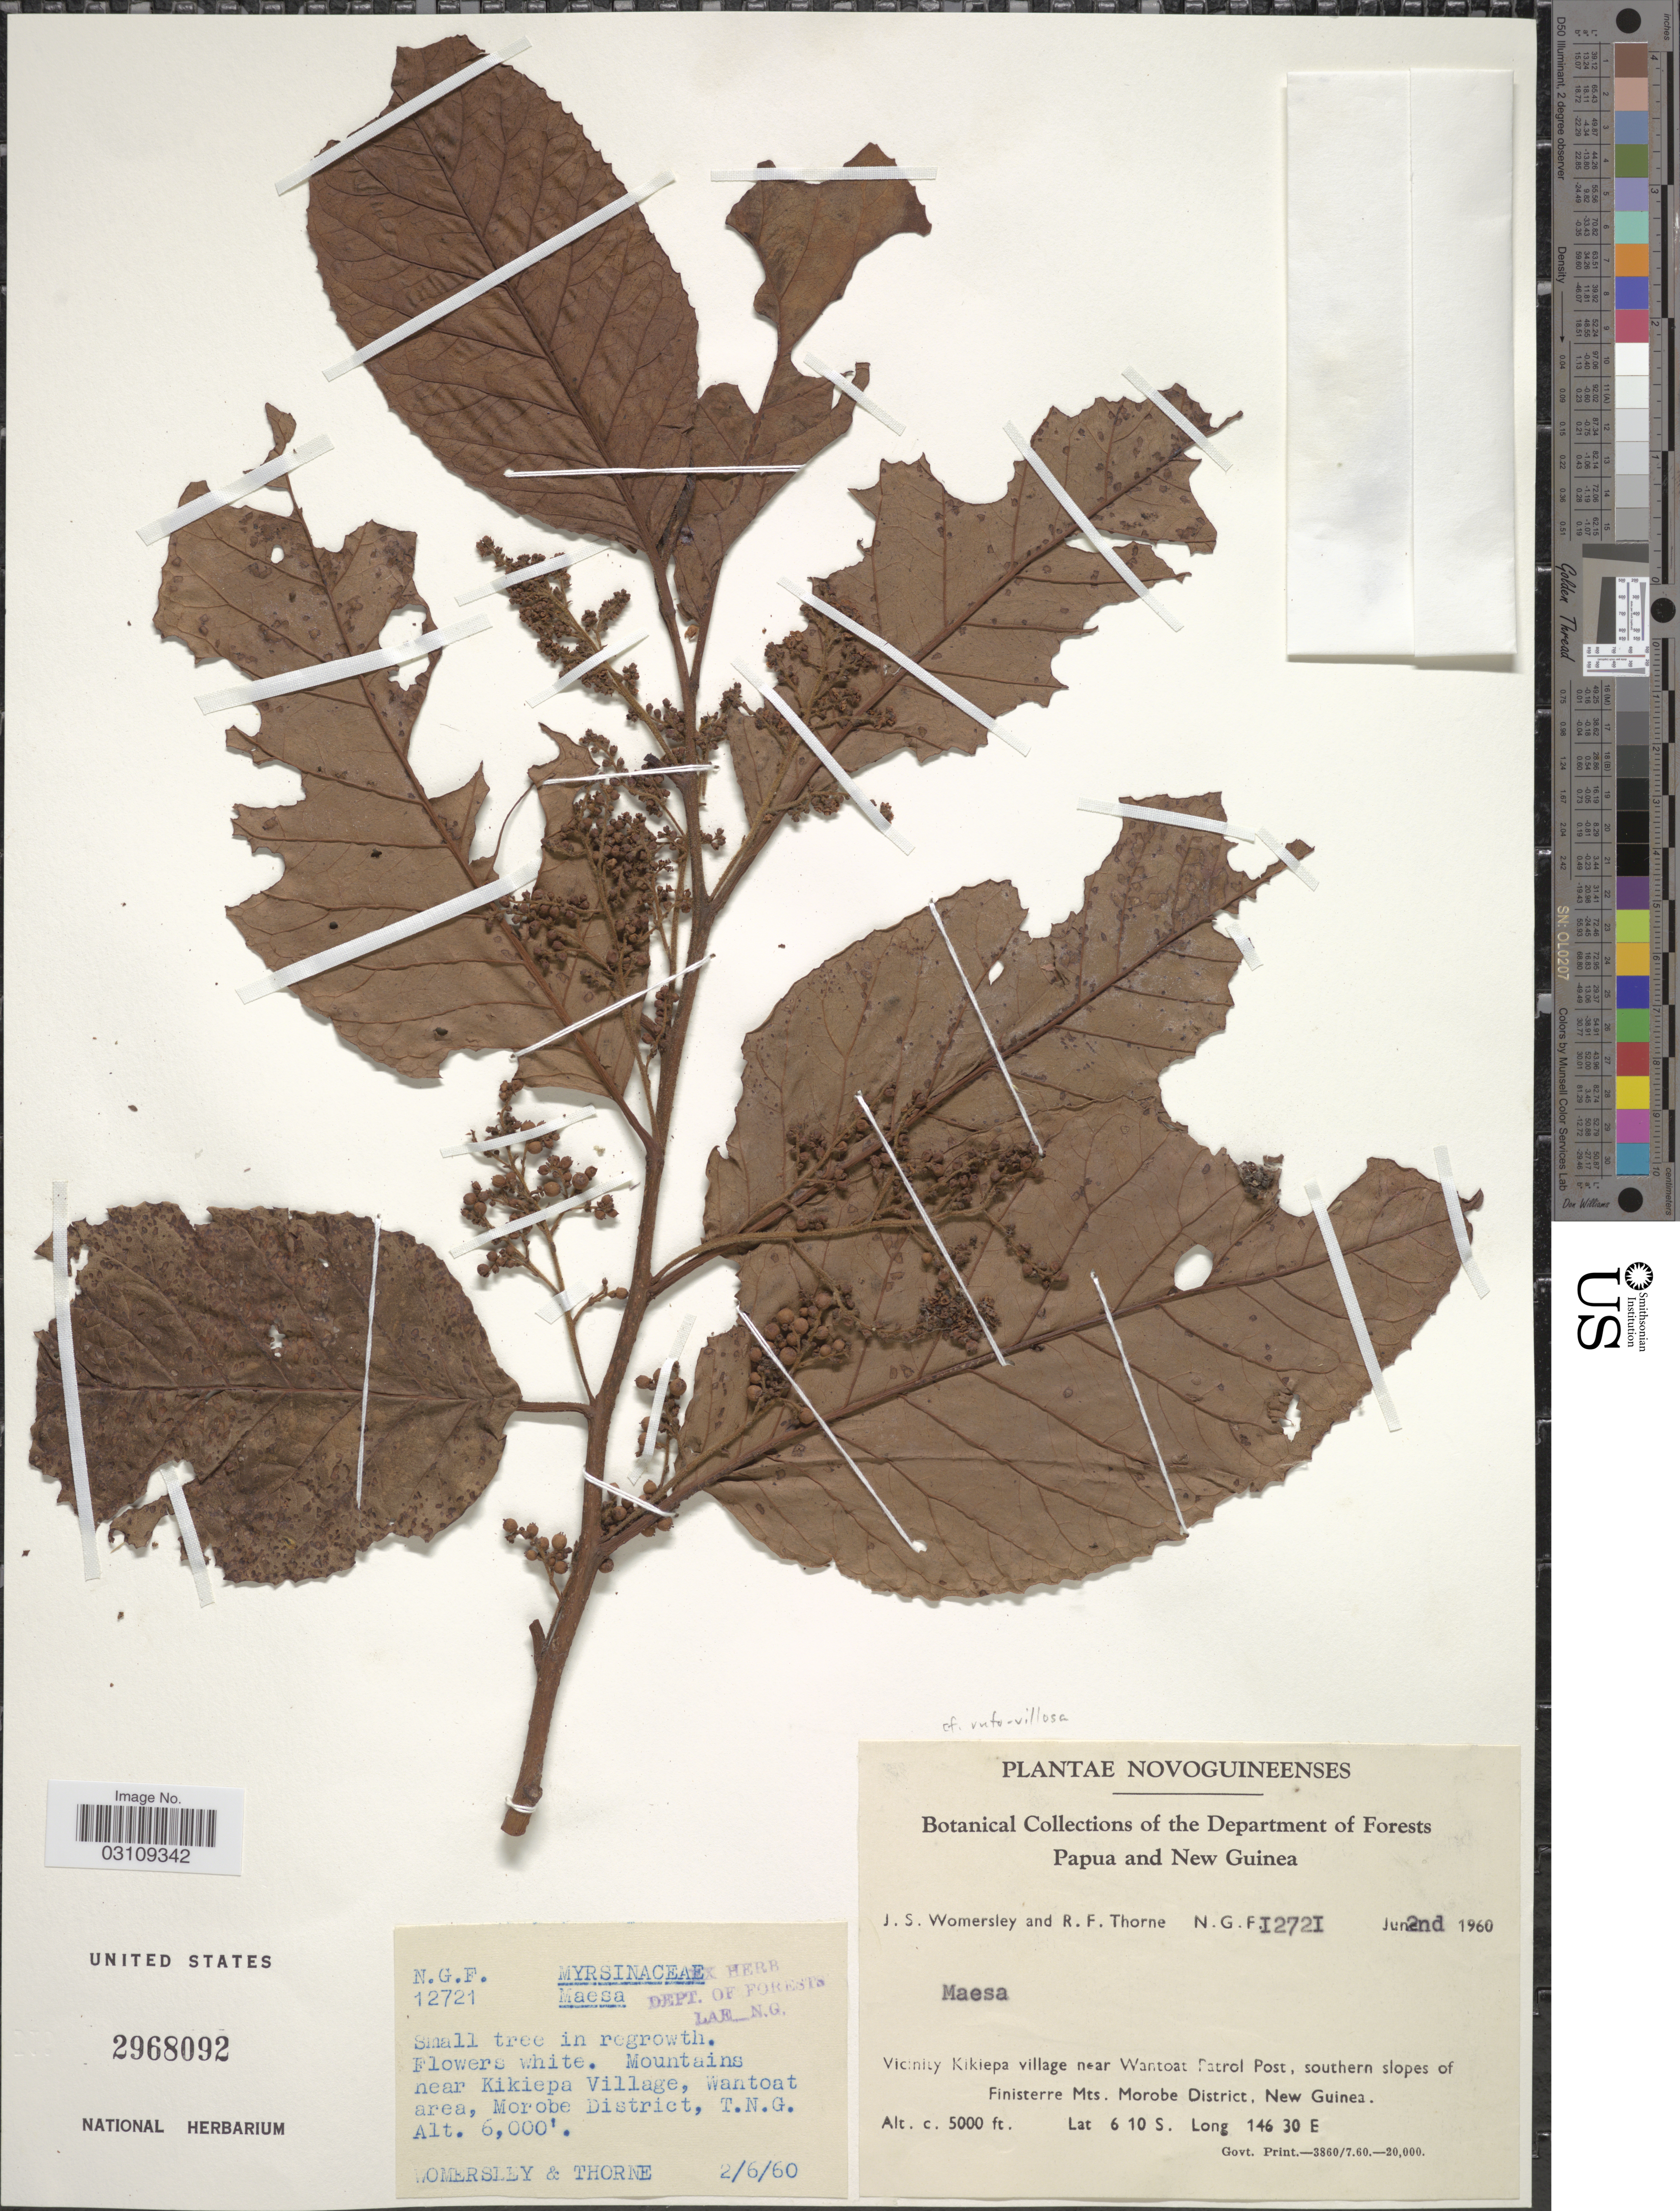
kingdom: Plantae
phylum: Tracheophyta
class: Magnoliopsida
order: Ericales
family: Primulaceae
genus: Maesa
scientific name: Maesa sp.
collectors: J. S. Womersley & R. Thorne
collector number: NGF 12721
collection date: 1960-06-02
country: Papua New Guinea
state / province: Morobe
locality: Vicinity Kikiepa village near Wantoat Patrol Post, southern slopes of Finisterre Mts. Morobe District, New Guinea.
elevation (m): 1524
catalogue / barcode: US 2968092